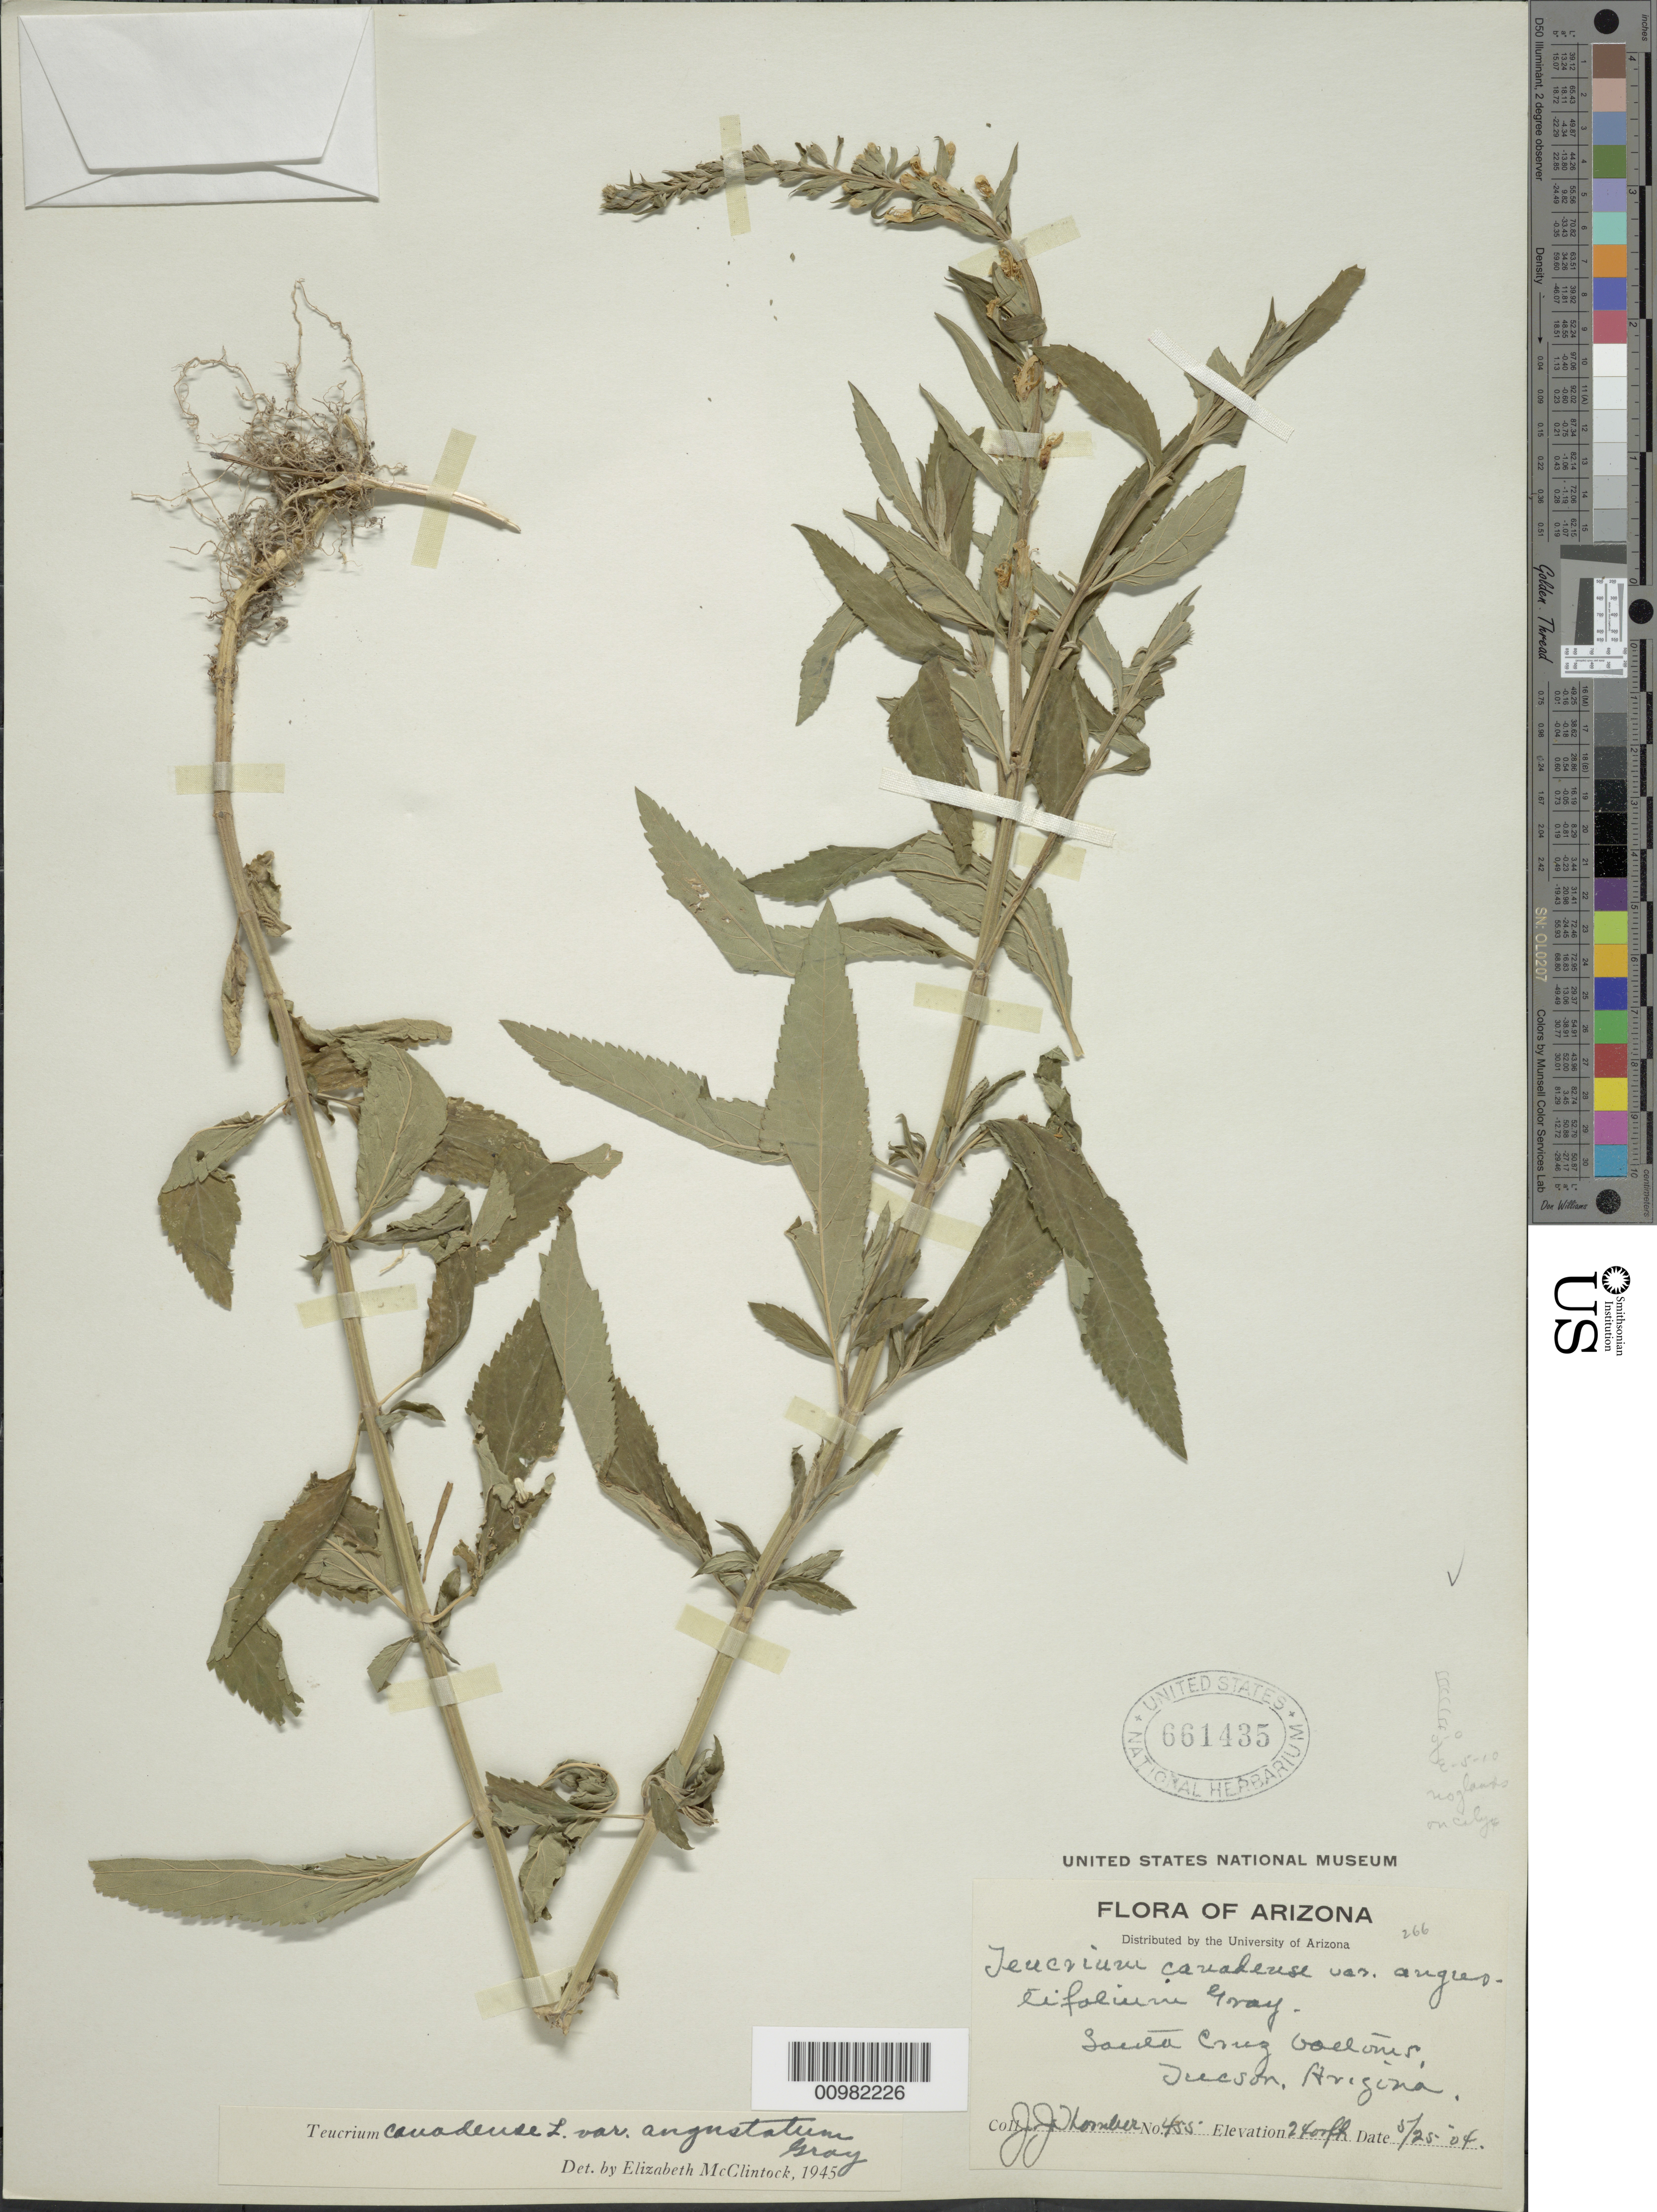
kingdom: Plantae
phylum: Tracheophyta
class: Magnoliopsida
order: Lamiales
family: Lamiaceae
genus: Teucrium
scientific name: Teucrium canadense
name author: L.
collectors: J. Thornber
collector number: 455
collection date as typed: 25 May 1904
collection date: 1904-05-25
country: United States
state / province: Arizona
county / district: Pima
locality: Santa Cruz Canyon; Tucson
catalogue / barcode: US 661435